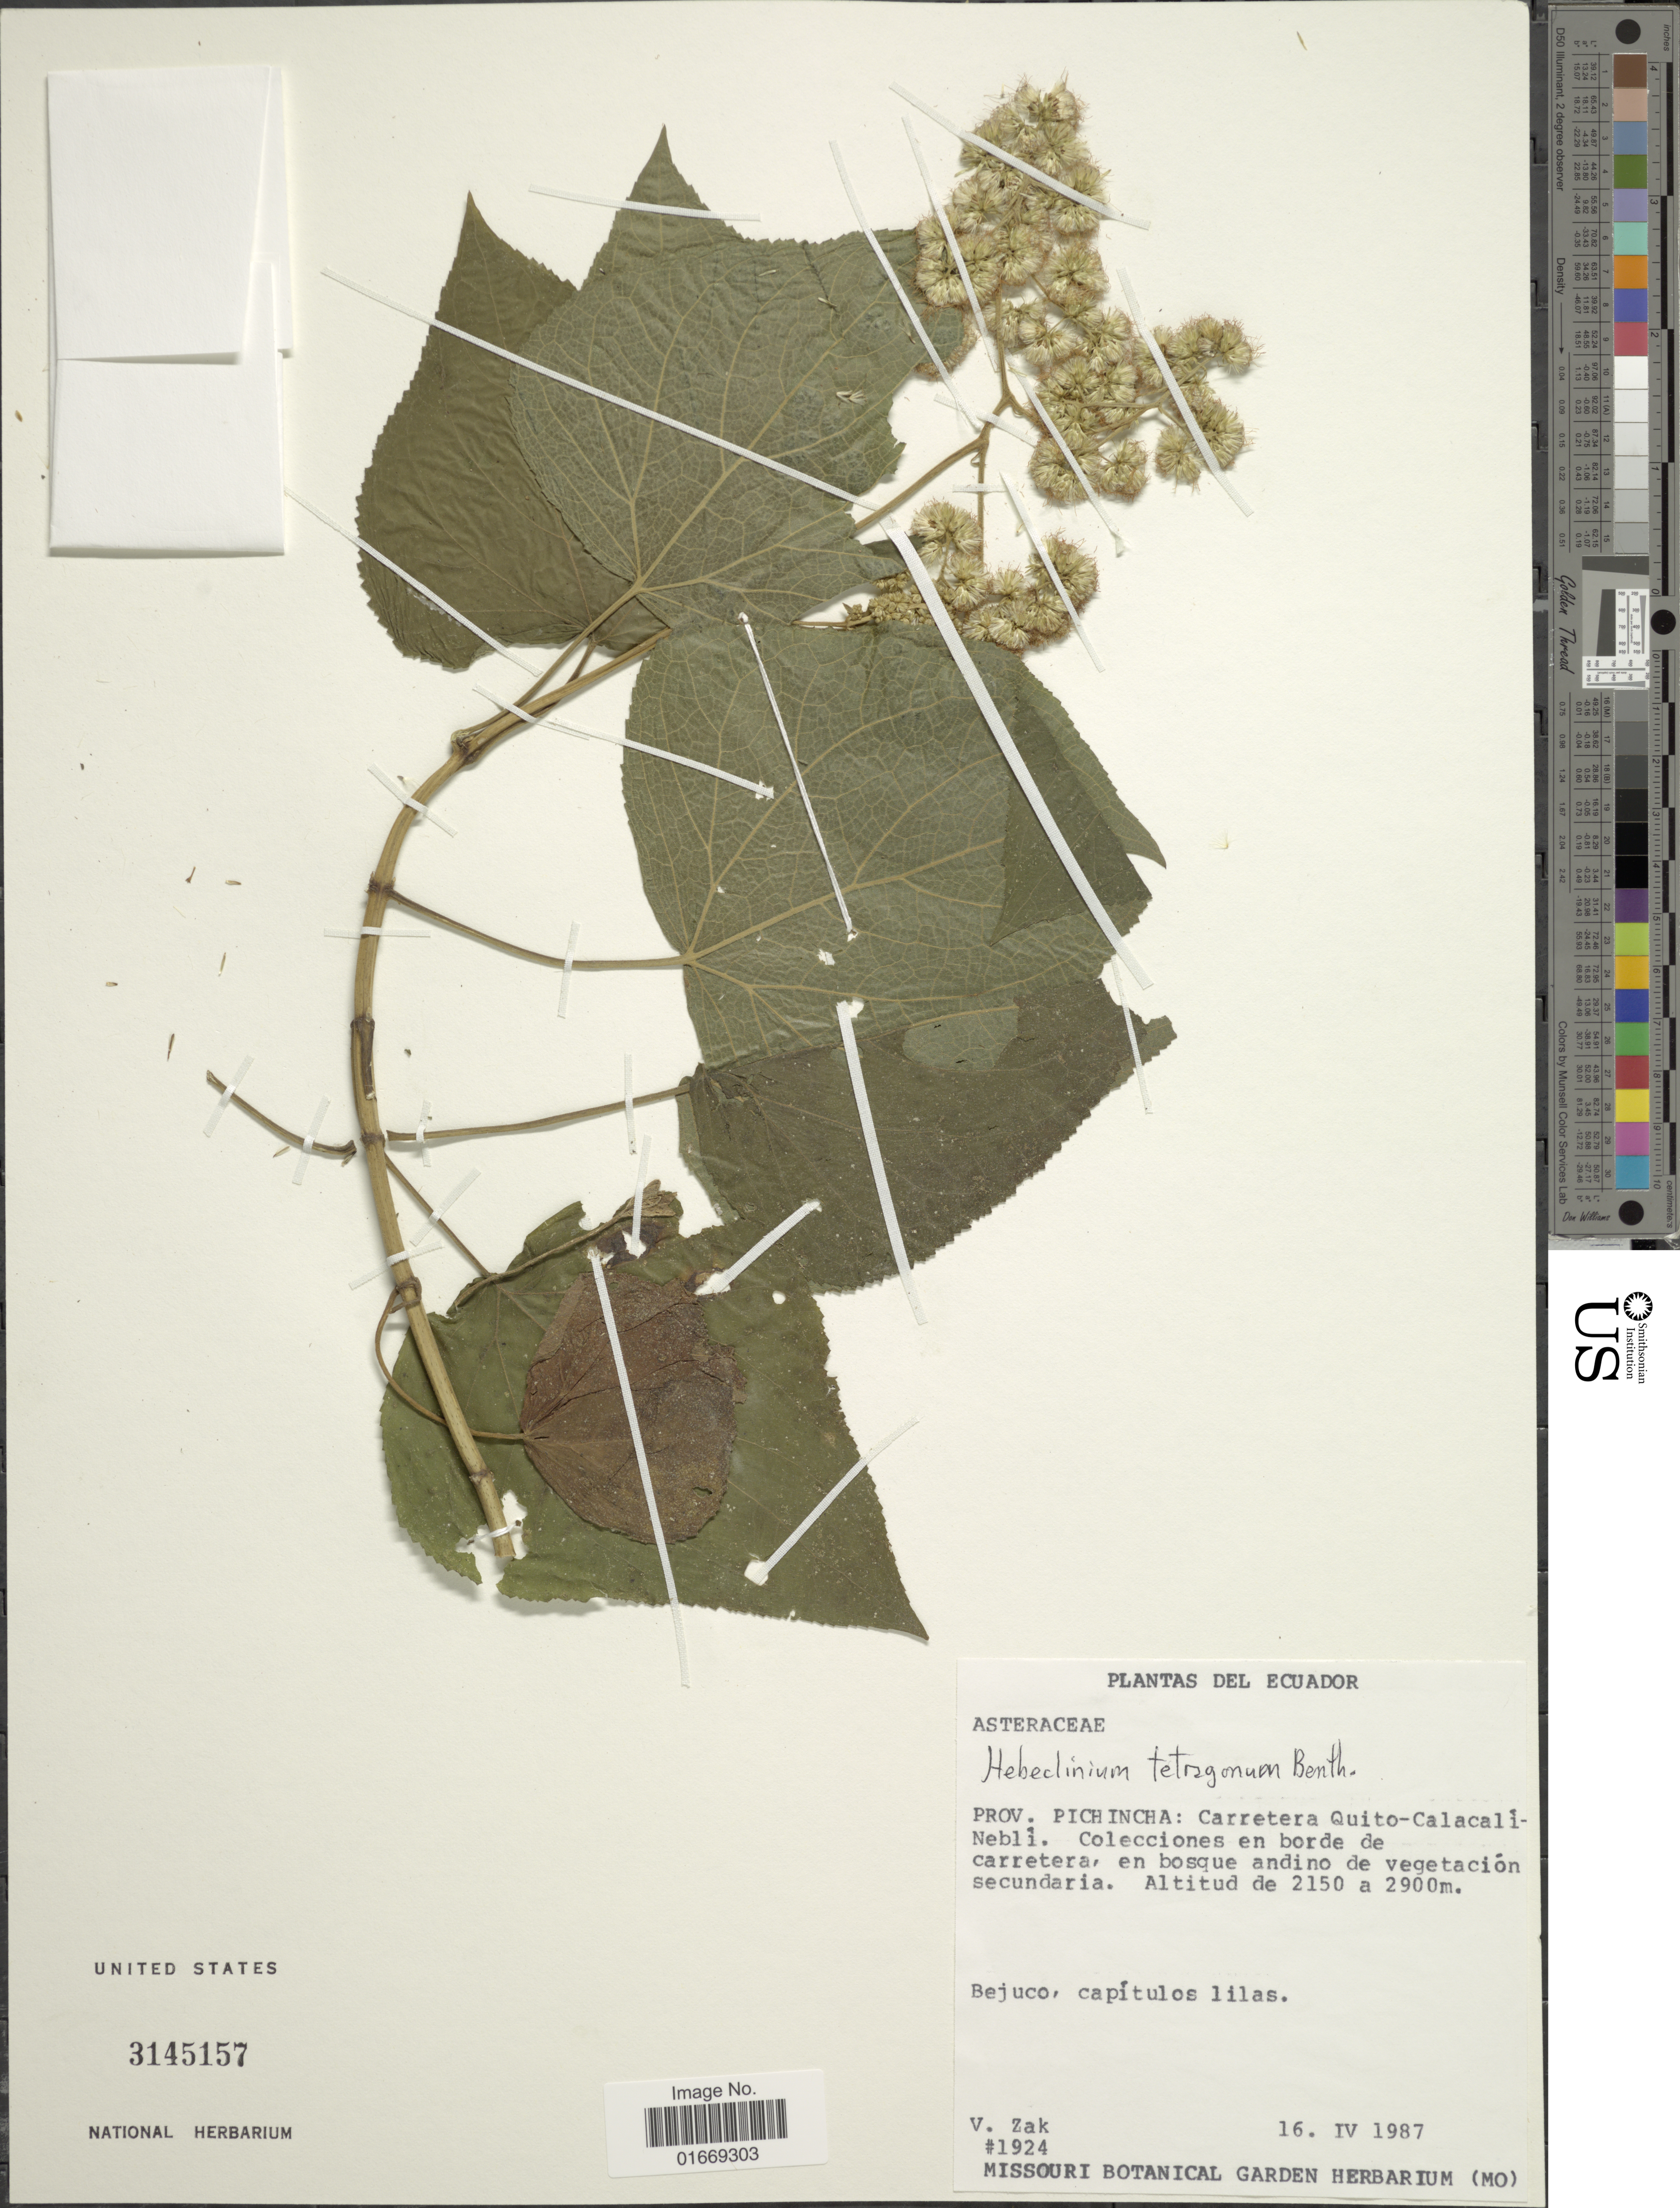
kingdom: Plantae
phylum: Tracheophyta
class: Magnoliopsida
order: Asterales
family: Asteraceae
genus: Hebeclinium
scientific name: Hebeclinium tetragonum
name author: Benth.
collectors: V. Zak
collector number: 1924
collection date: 1987-04-16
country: Ecuador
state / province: Pichincha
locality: Prov. Pichincha: Carretera Quito-Calacali-Nebli. Colecciones en borde de carretera, en bosque andino de vegetación secundaria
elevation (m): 2150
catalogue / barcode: US 3145157